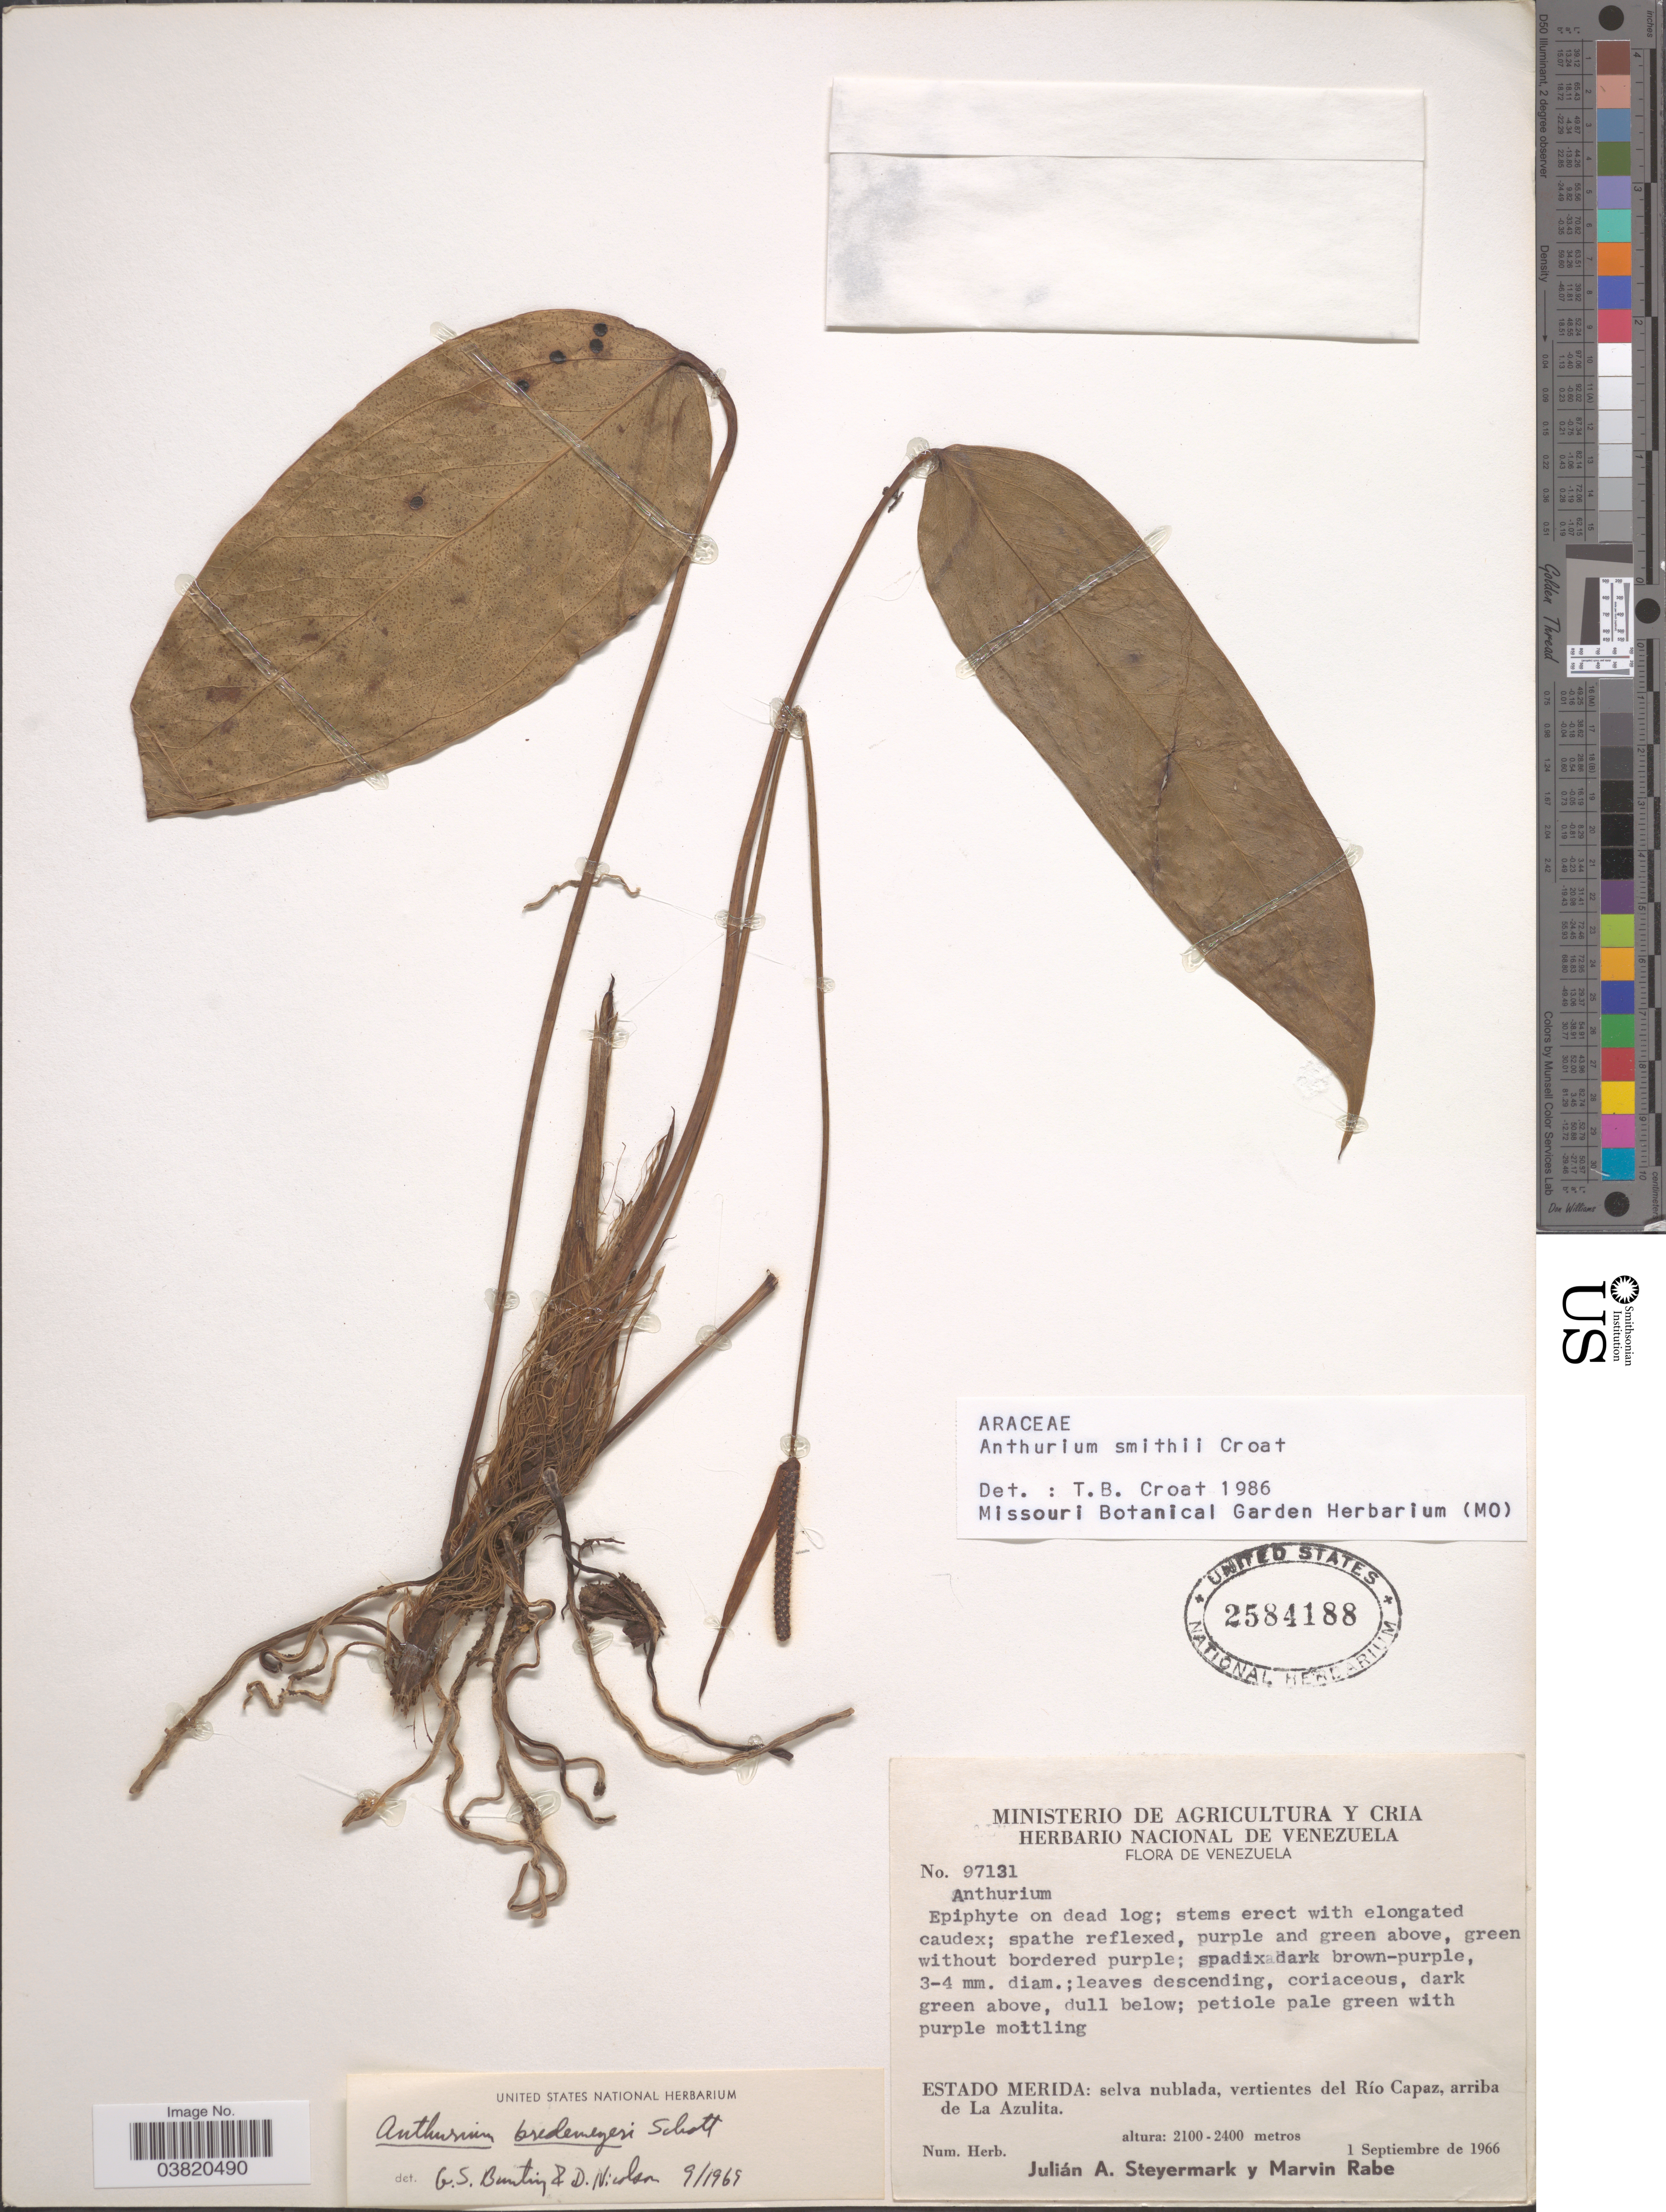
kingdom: Plantae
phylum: Tracheophyta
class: Liliopsida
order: Alismatales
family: Araceae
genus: Anthurium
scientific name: Anthurium smithii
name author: Croat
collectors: J. Steyermark & M. Rabe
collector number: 97131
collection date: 1966-09-01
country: Venezuela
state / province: Merida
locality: Selva nublada, vertientes del Río Capaz, arriba de La Azulita.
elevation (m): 2100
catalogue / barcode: US 2584188